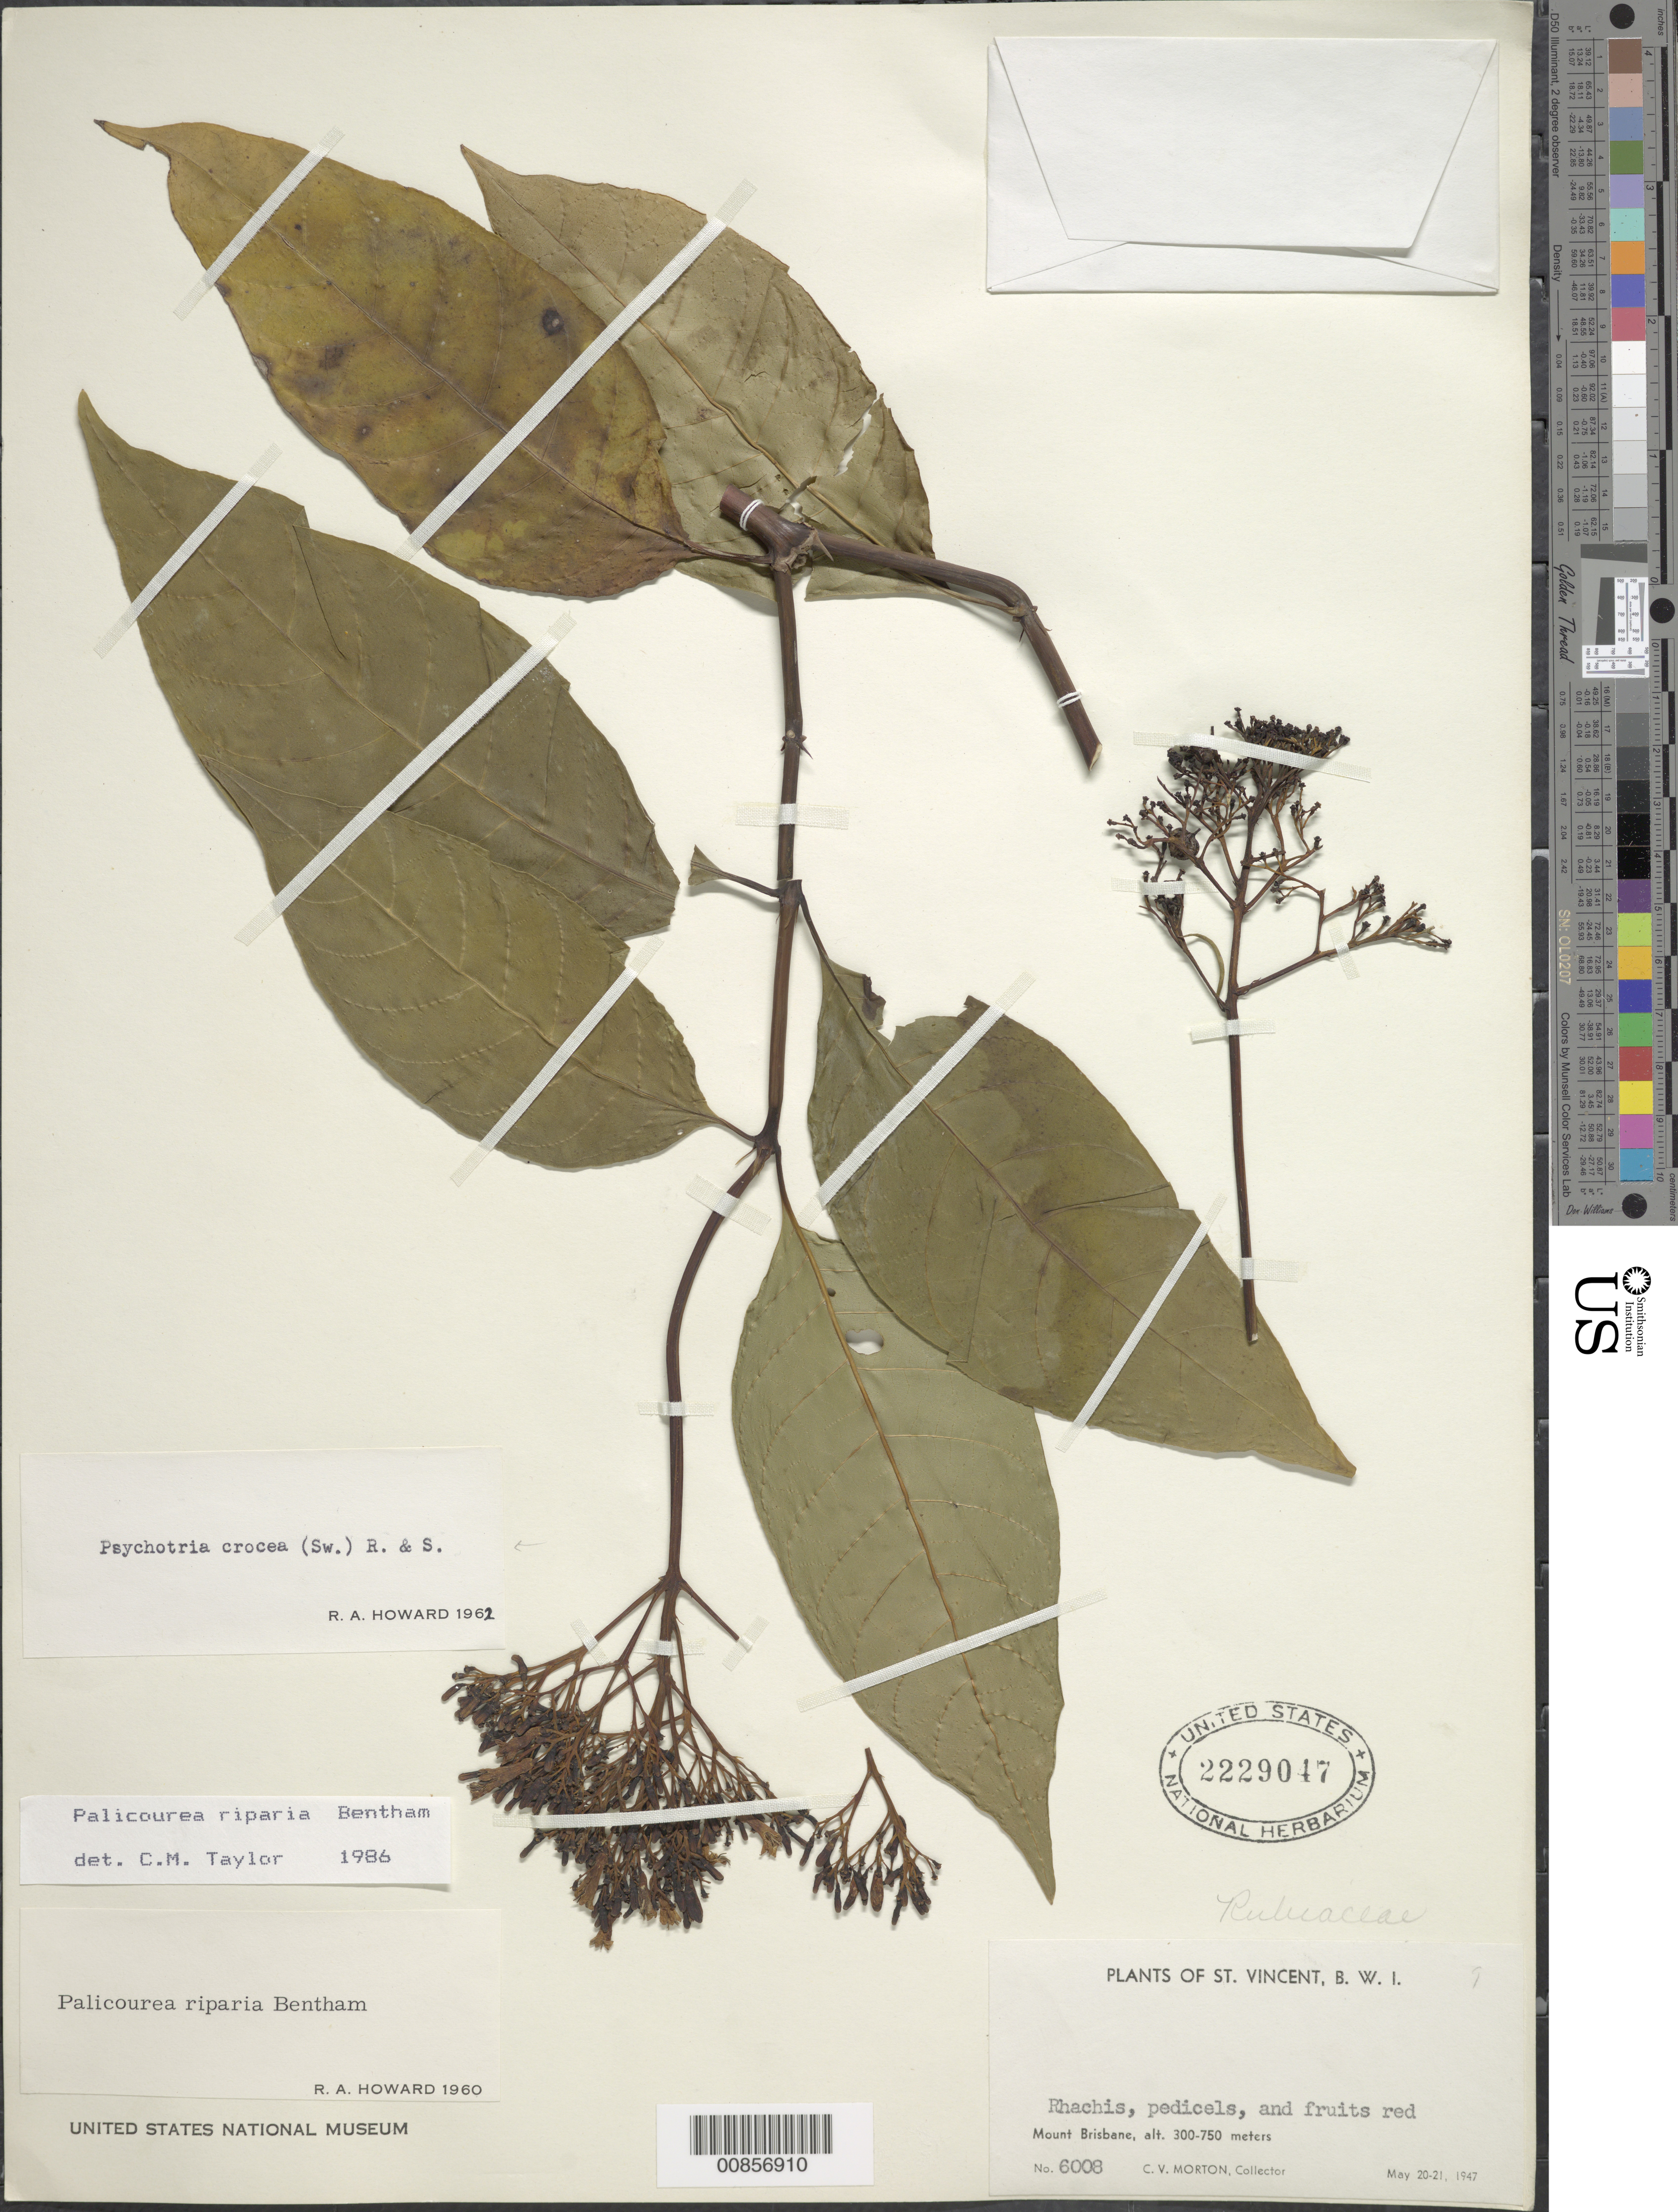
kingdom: Plantae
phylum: Tracheophyta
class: Magnoliopsida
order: Gentianales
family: Rubiaceae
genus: Palicourea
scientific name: Palicourea croceoides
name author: Desv. ex Ham.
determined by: Taylor, Charlotte M.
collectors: C. V. Morton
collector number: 6008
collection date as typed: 20 May 1947 to 21 May 1947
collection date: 1947-05-20/1947-05-21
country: St. Vincent - Grenadines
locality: Mount Brisbane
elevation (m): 300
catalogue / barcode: US 2229047